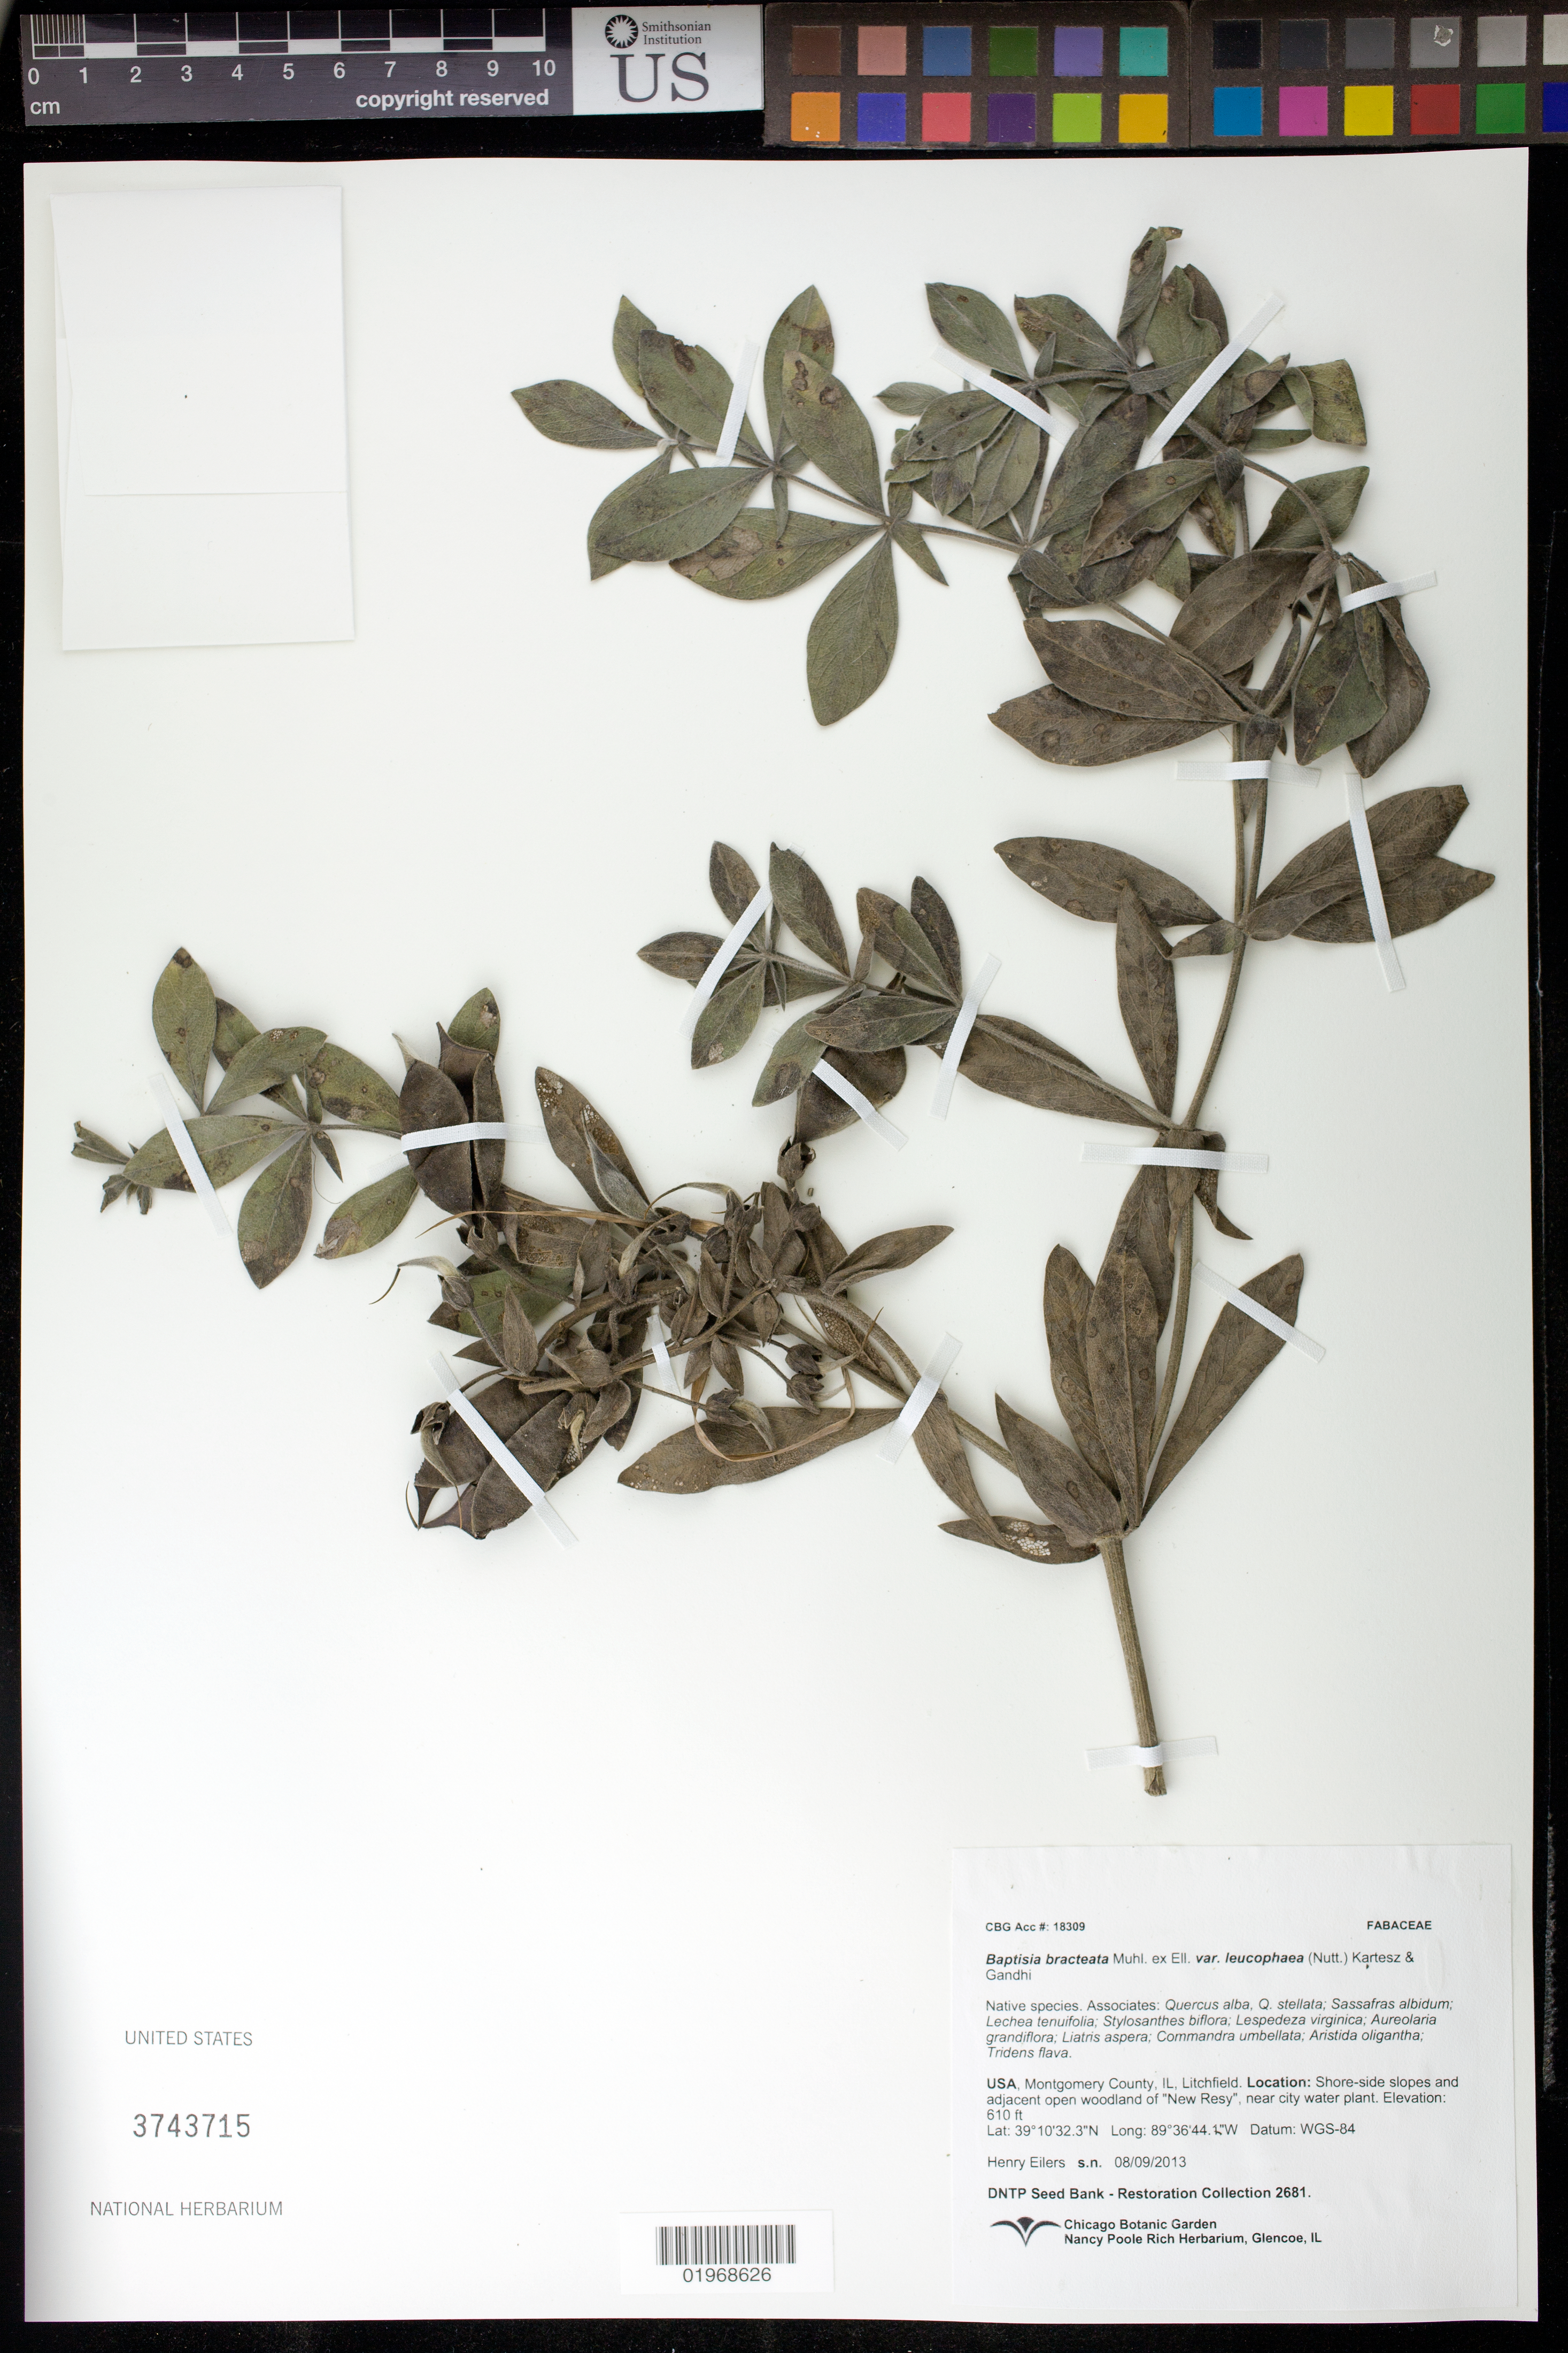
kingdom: Plantae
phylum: Tracheophyta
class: Magnoliopsida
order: Fabales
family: Fabaceae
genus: Baptisia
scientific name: Baptisia bracteata var. leucophaea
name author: (Nutt.) Kartesz & Gandhi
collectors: H. Eilers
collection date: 2013-08-09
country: United States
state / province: Illinois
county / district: Montgomery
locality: Litchfield, woodland of "New Resy", near city water plant.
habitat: Shore-side slopes and adjacent open woodland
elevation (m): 186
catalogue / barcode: US 3743715